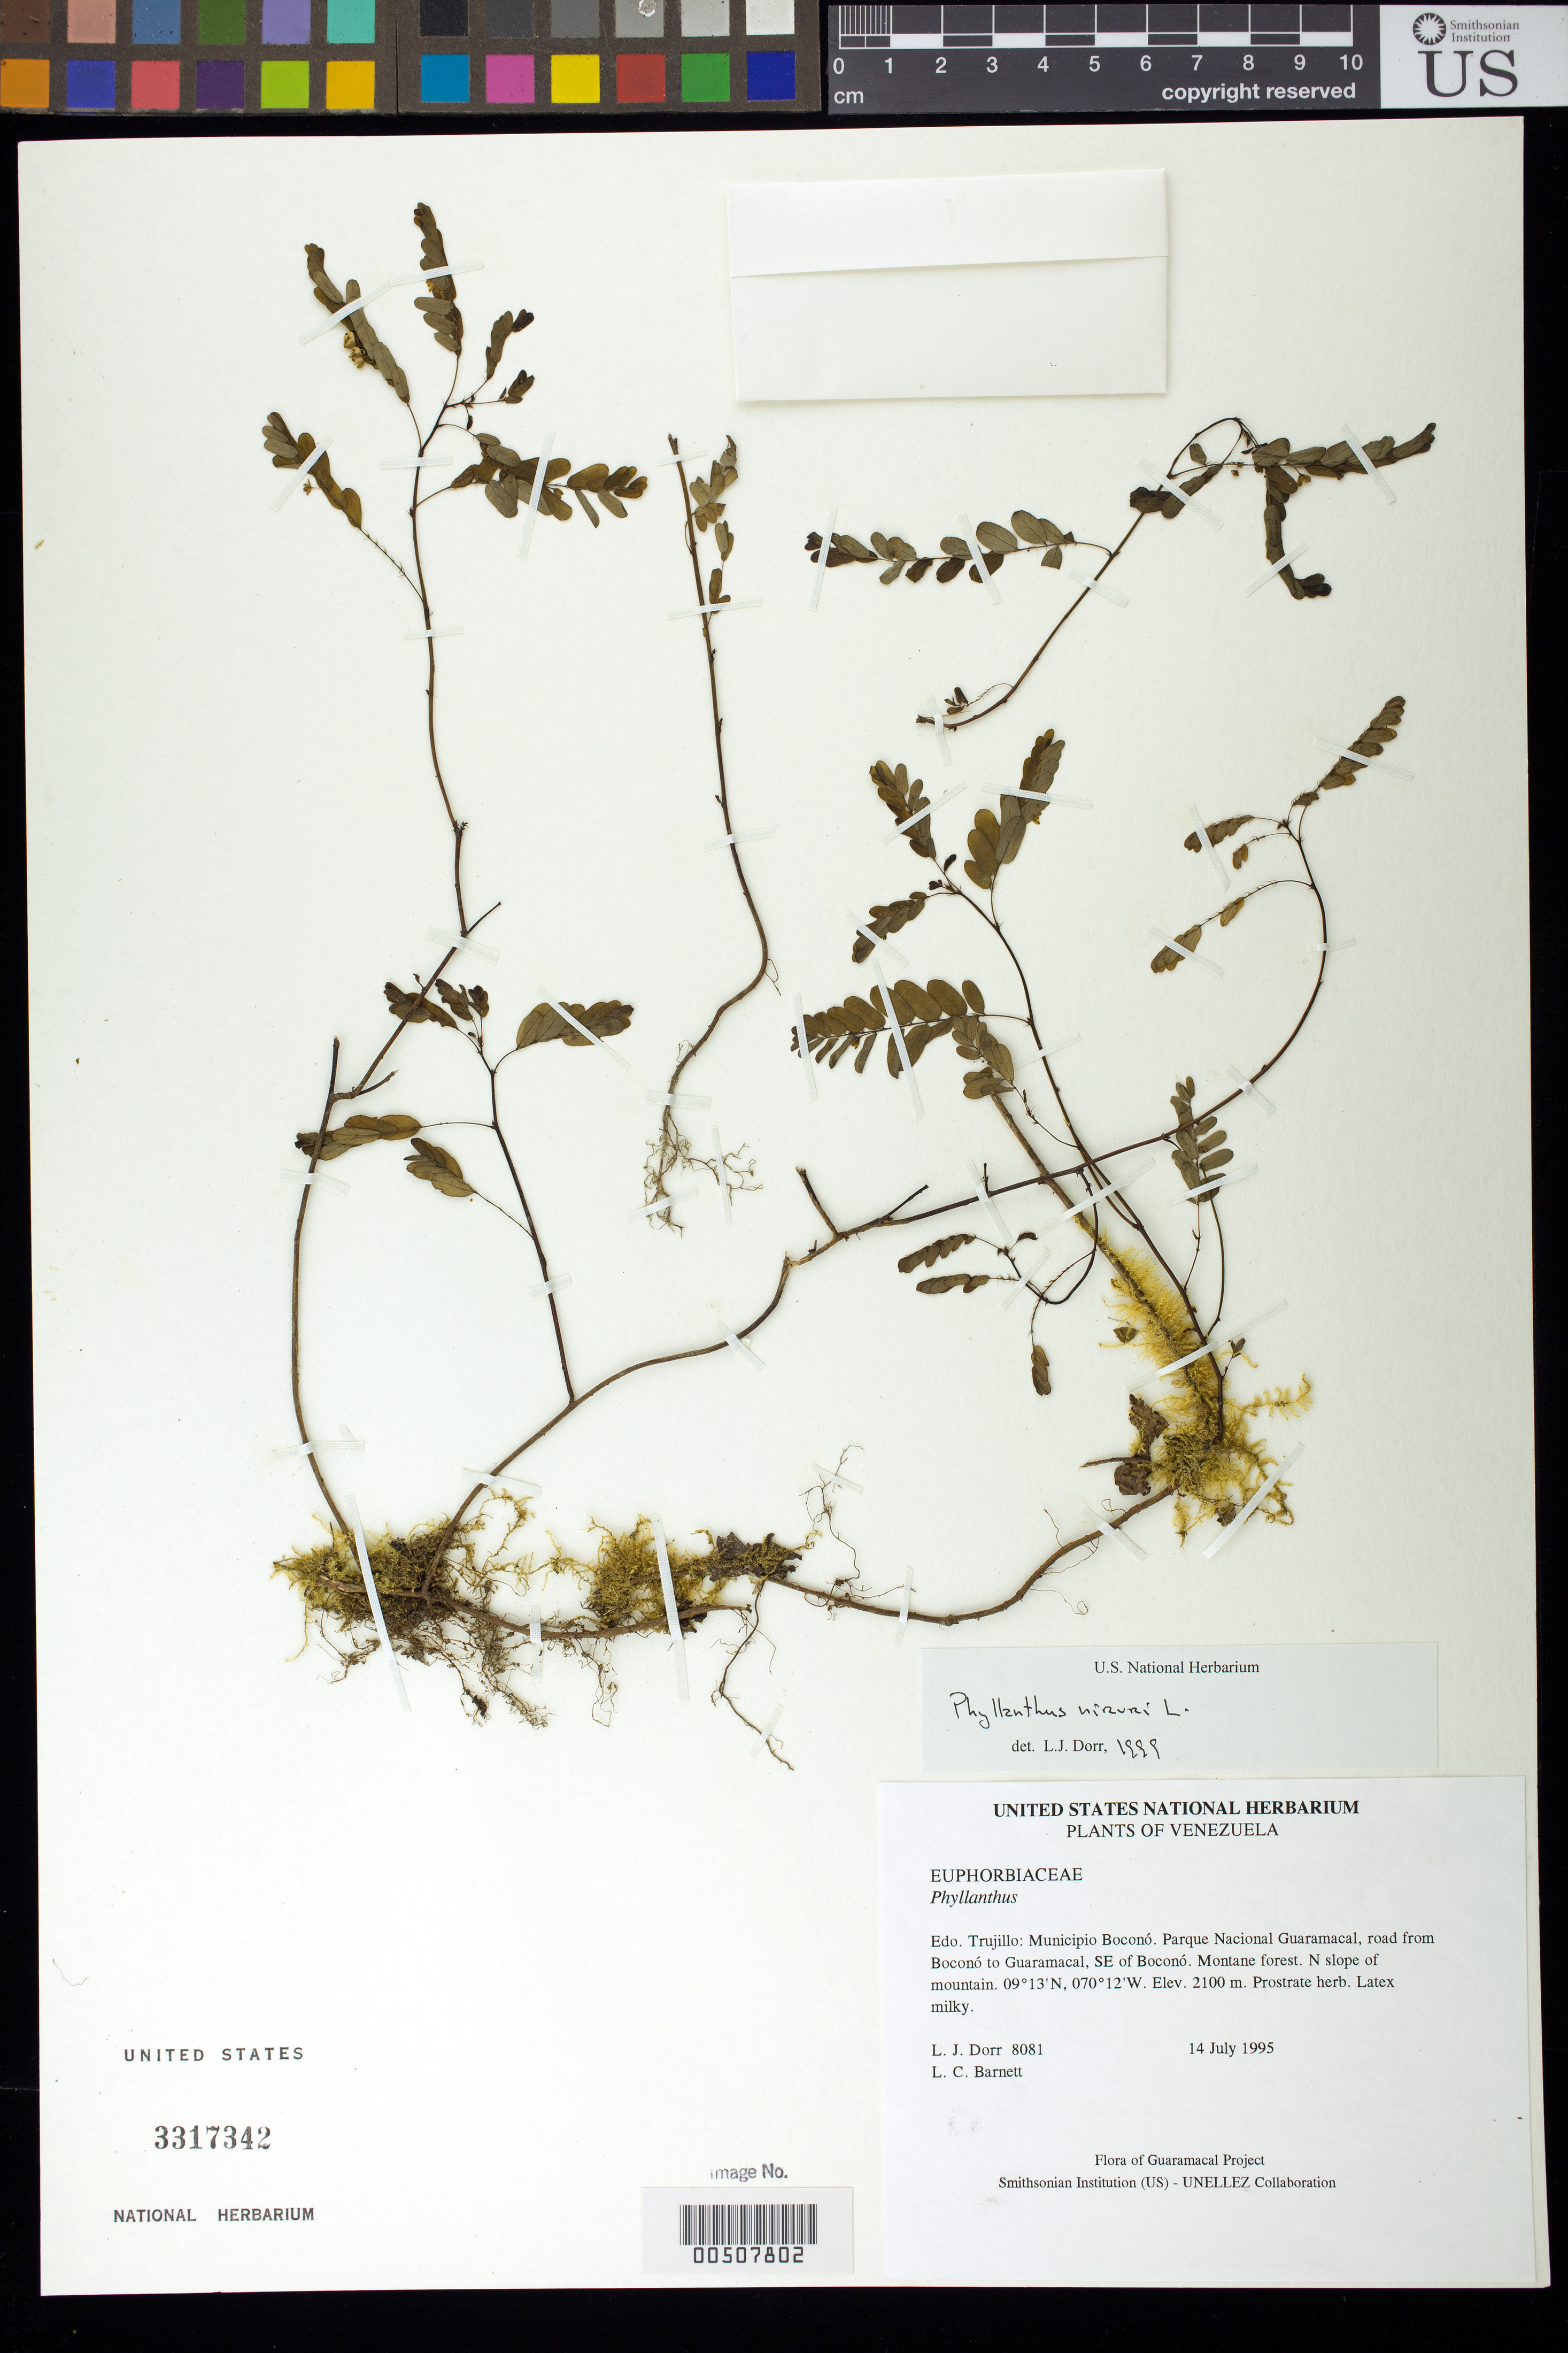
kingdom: Plantae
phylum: Tracheophyta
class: Magnoliopsida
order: Malpighiales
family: Phyllanthaceae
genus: Phyllanthus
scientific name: Phyllanthus niruri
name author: L.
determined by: Dorr, L. J., (BOT), Smithsonian Institution - National Museum of Natural History (UNITED STATES)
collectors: L. J. Dorr & L. C. Barnett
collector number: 8081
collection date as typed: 14 Jul 1995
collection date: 1995-07-14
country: Venezuela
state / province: Trujillo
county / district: Boconó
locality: Parque Nacional Guaramacal, road from Boconó to Guaramacal, SE of Boconó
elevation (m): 2100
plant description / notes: CTES, PORT, US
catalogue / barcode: US 3317342